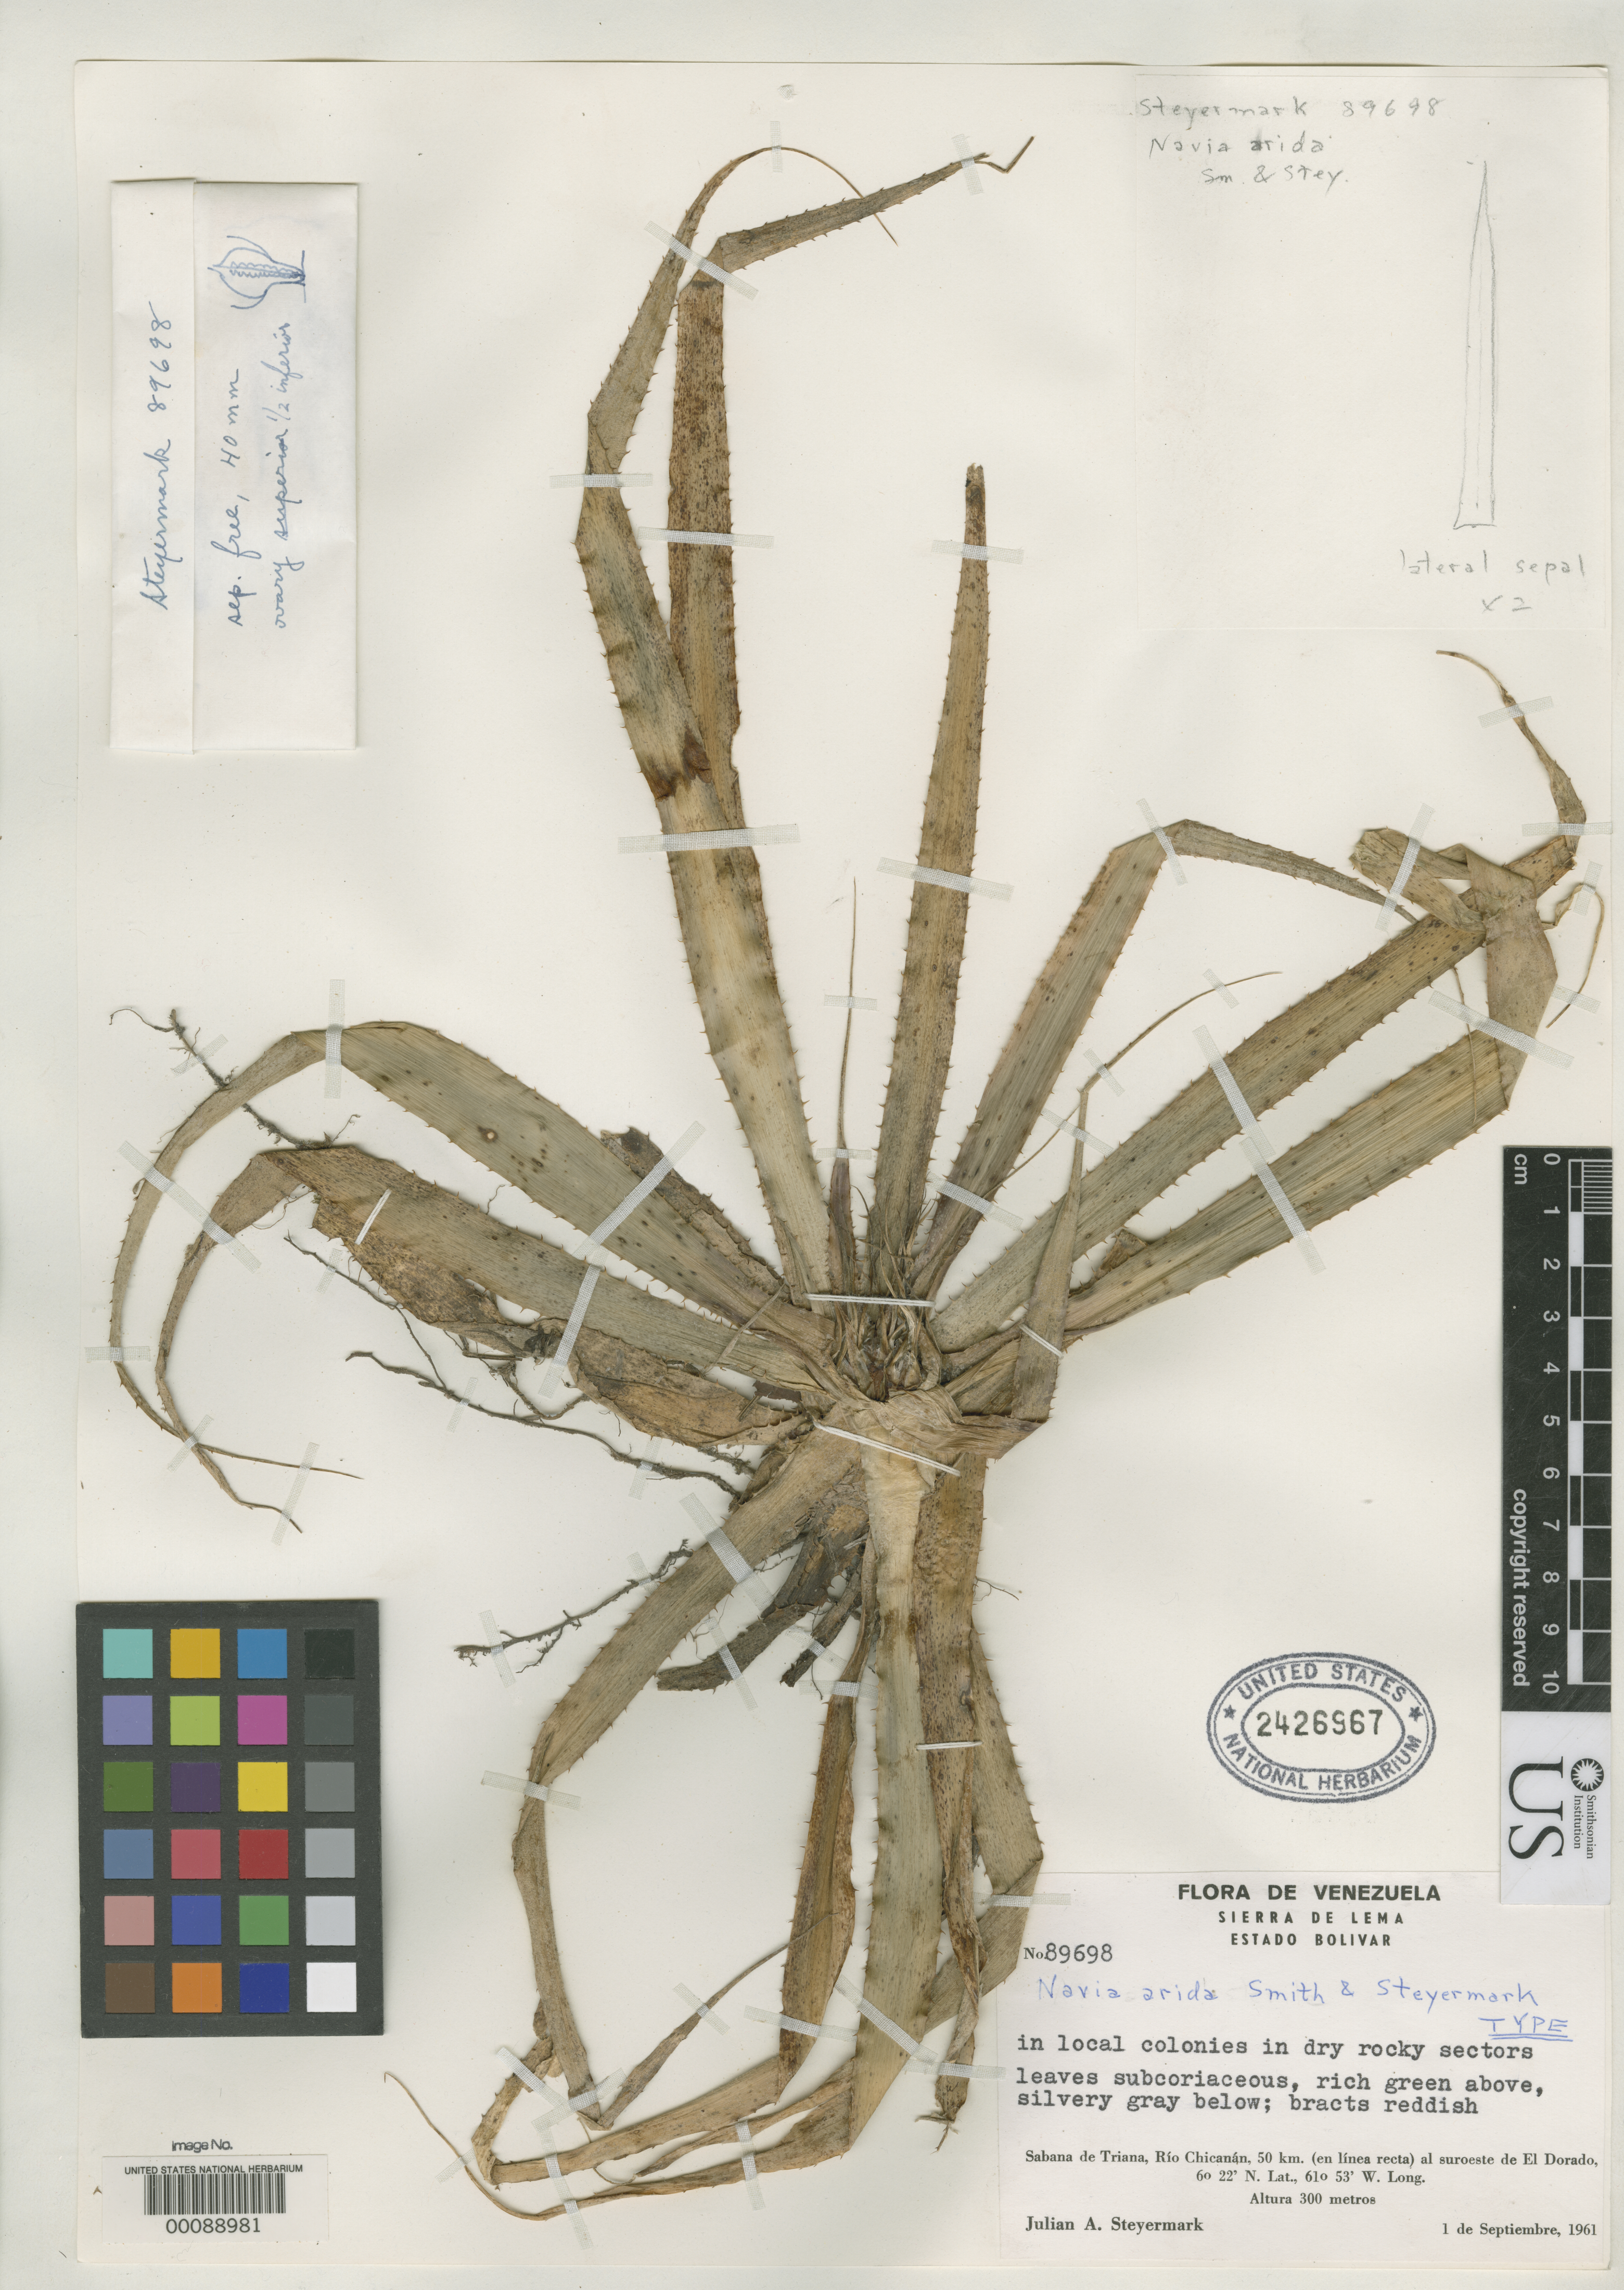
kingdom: Plantae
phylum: Tracheophyta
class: Liliopsida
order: Poales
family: Bromeliaceae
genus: Navia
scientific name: Navia arida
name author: L.B. Sm. & Steyerm.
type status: Holotype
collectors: J. Steyermark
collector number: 89698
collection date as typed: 01 Sep 1961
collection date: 1961-09-01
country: Venezuela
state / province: Bolivar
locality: Sabana de Triana, Rio Chicanan, 50 km (en linea recta) al suroeste de El Dorado. [Savannah of Triana, Rio Chicanan, 50 km (in straight line) to the southwest of El Dorado.]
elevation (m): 300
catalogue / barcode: US 2426967